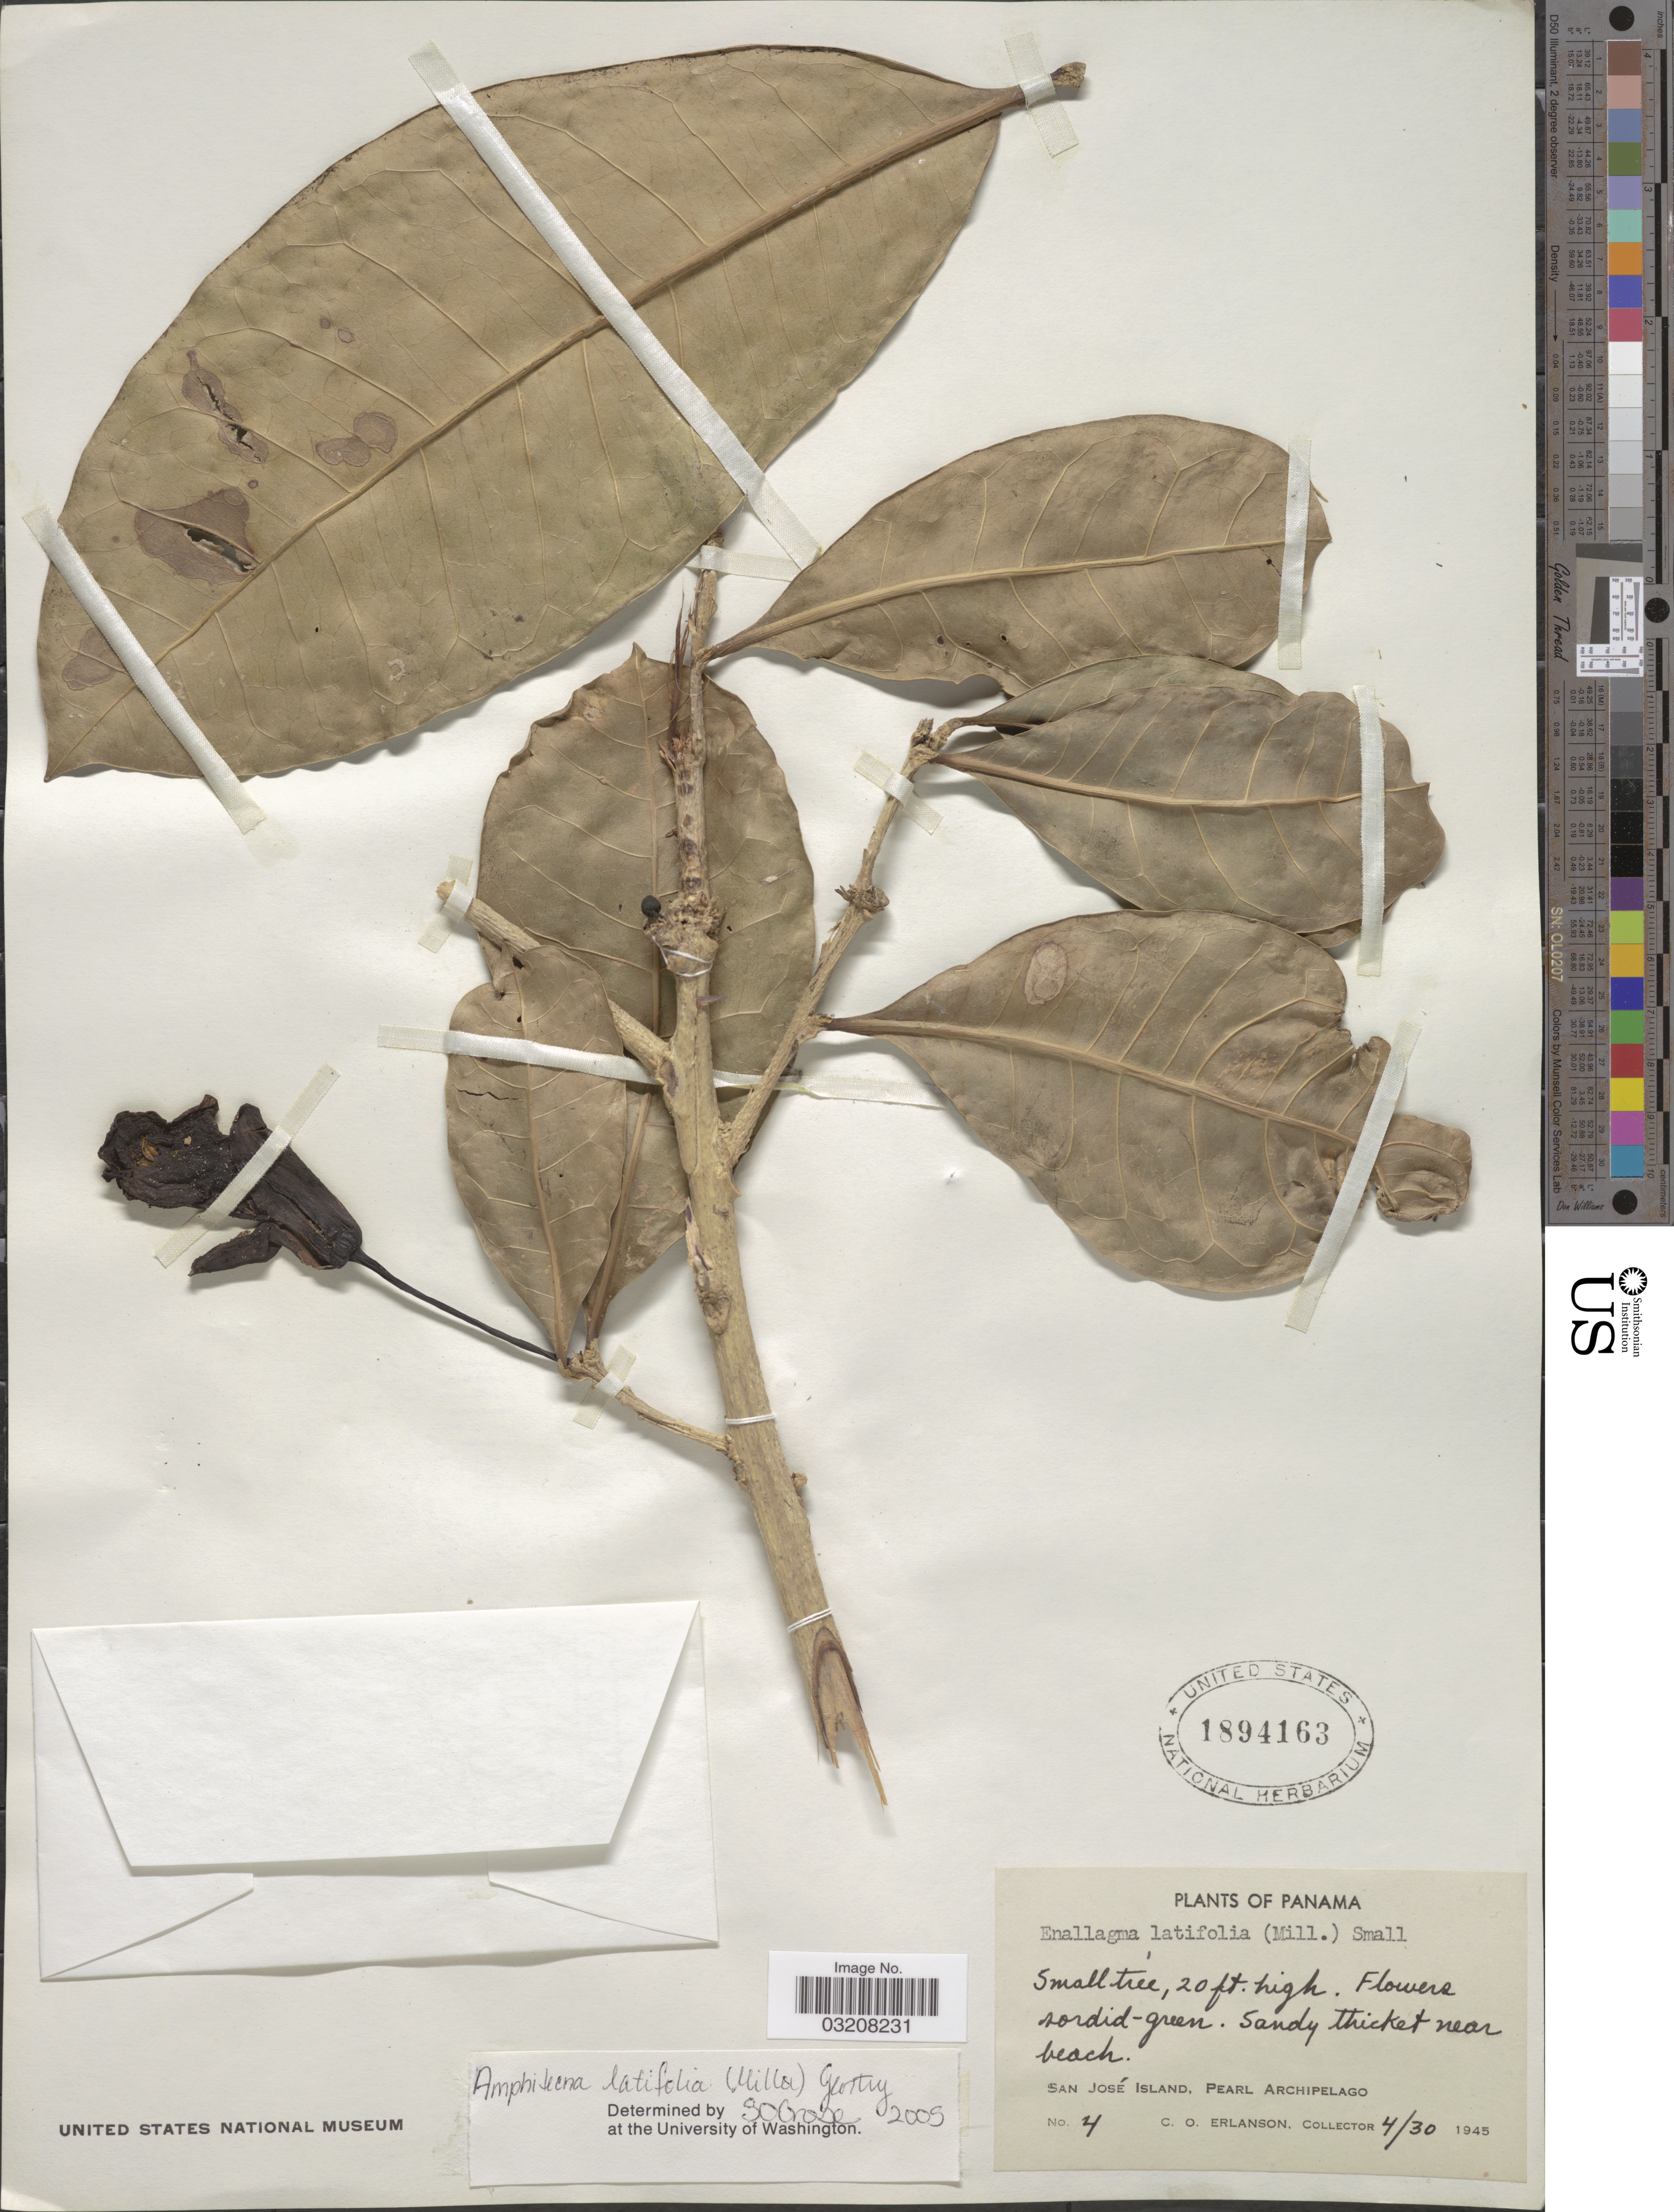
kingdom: Plantae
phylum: Tracheophyta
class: Magnoliopsida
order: Lamiales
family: Bignoniaceae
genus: Amphitecna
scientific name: Amphitecna latifolia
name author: (Mill.) A.H. Gentry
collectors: C. O. Erlanson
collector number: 4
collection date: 1945-04-30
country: Panama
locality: Sandy thicket near beach. San José Island, Pearl Archipelago.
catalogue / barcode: US 1894163